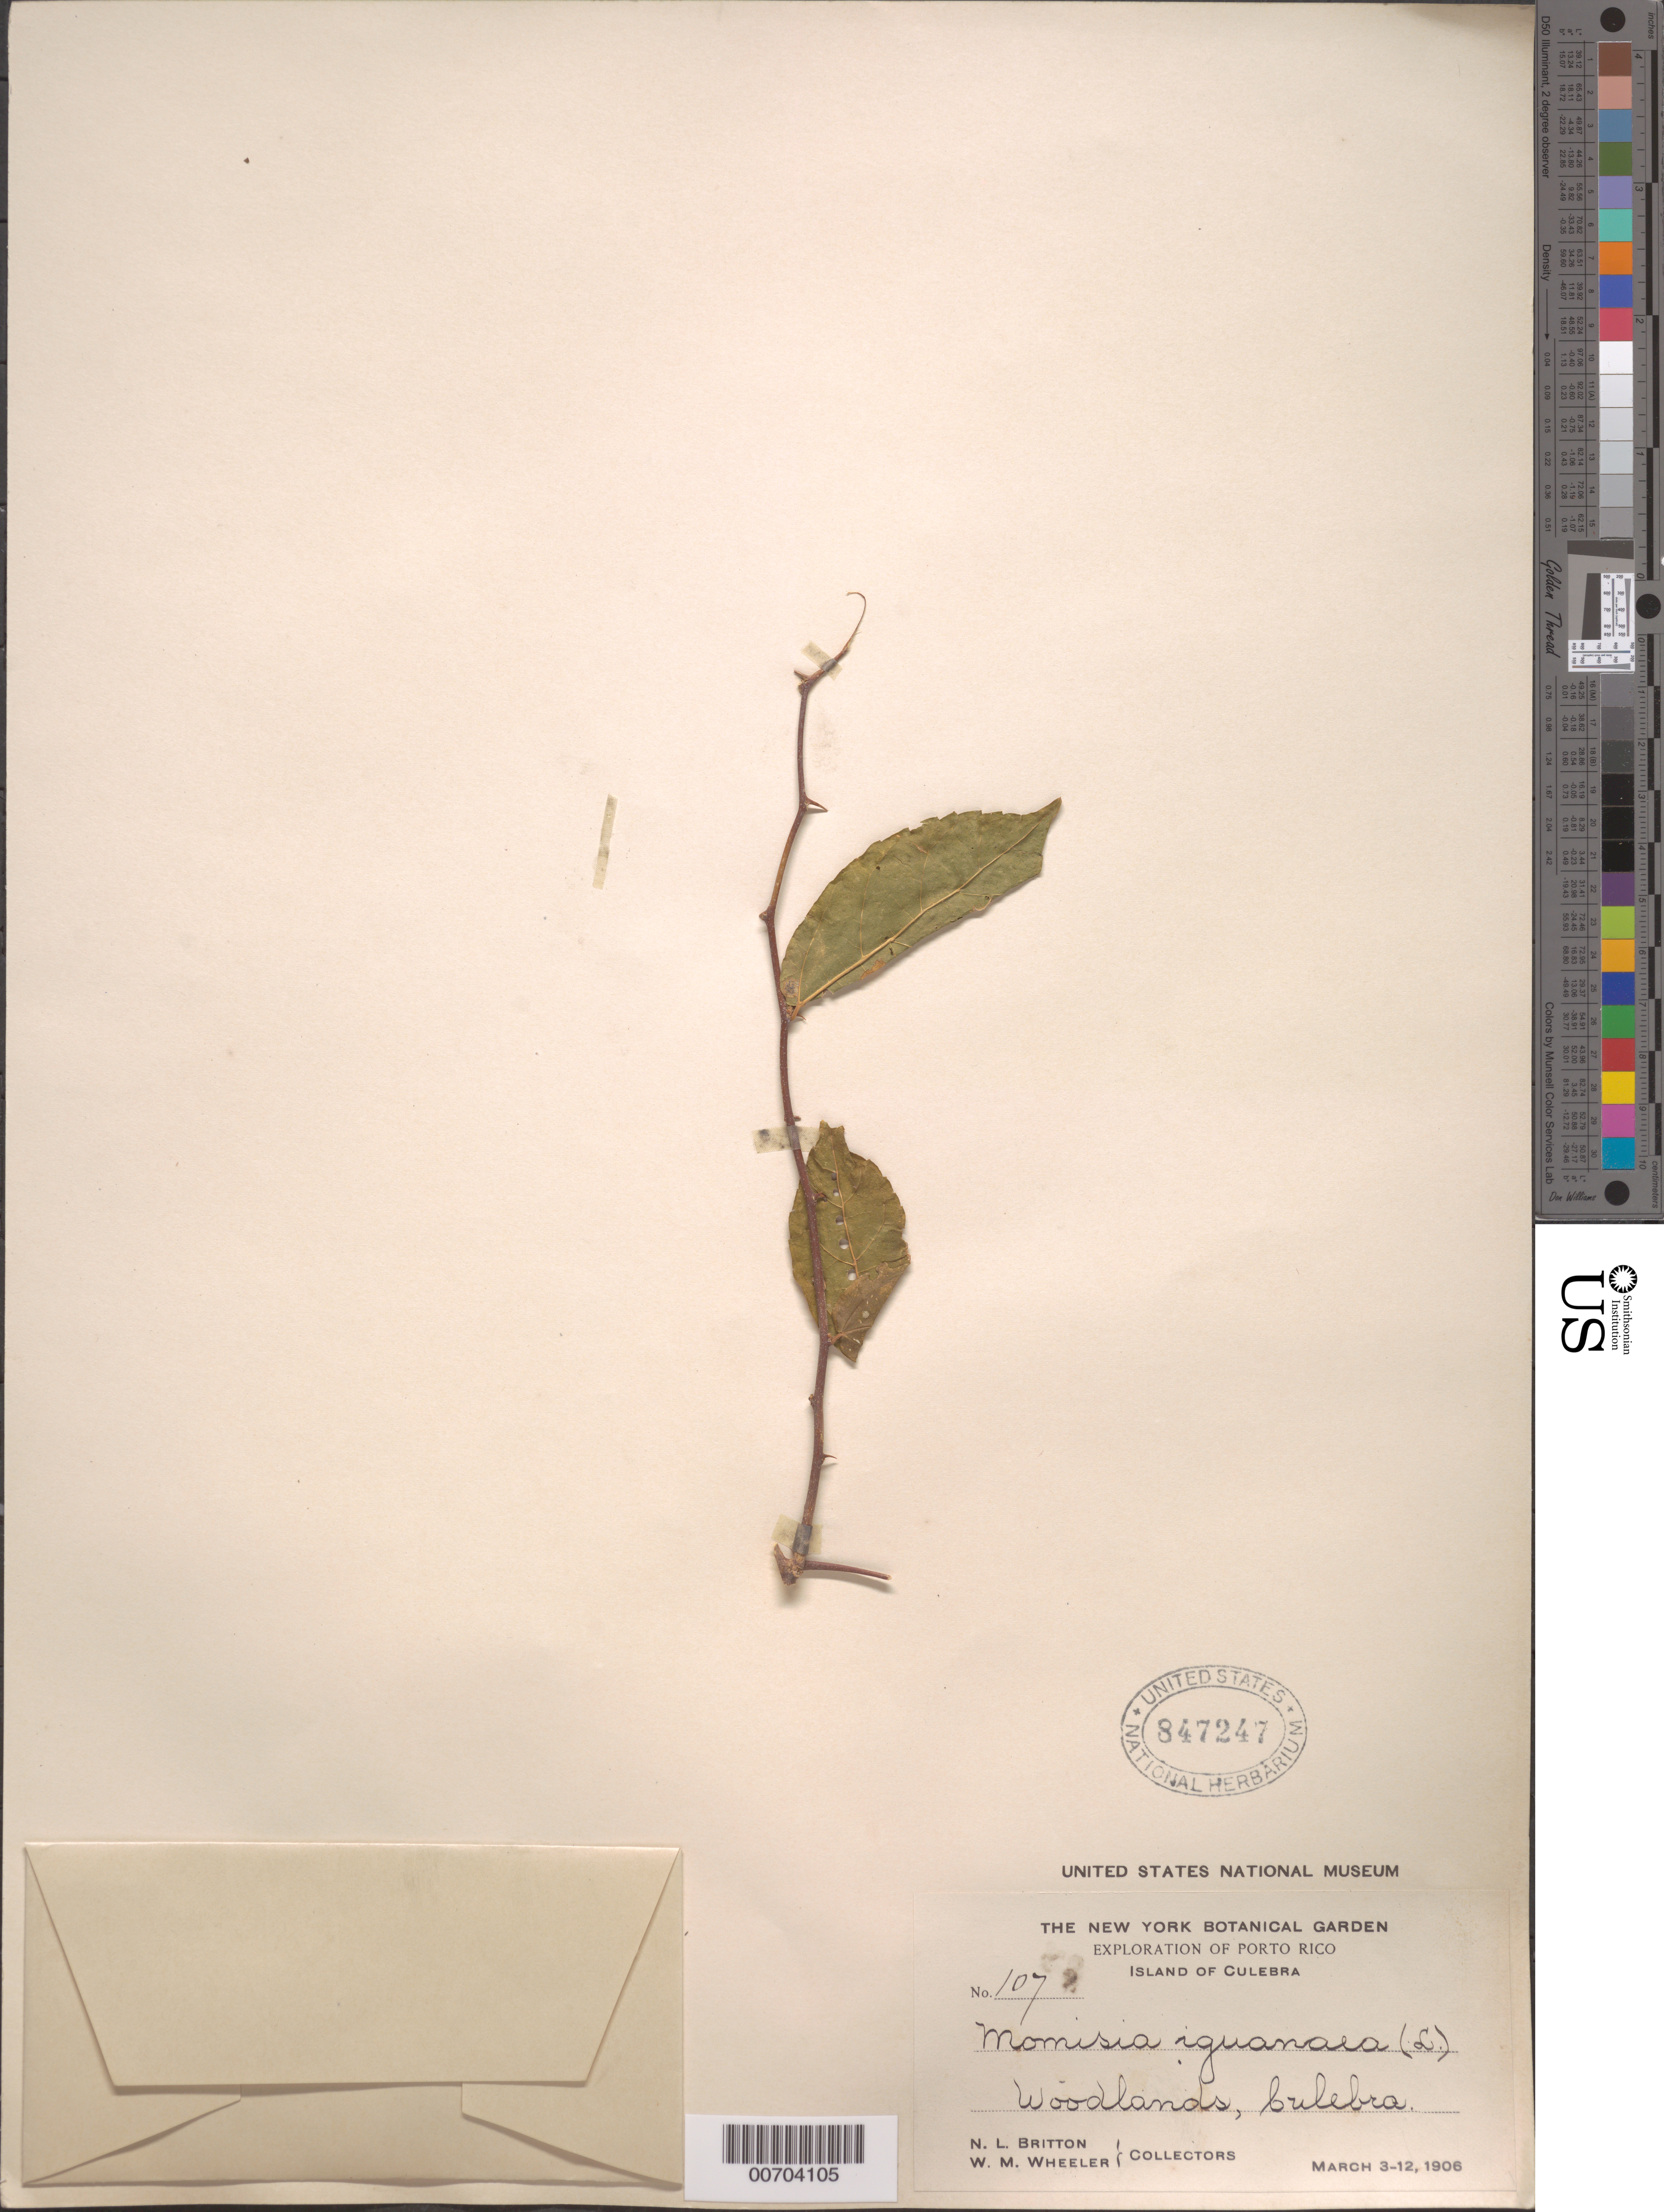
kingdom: Plantae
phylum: Tracheophyta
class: Magnoliopsida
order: Rosales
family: Cannabaceae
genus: Celtis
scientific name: Celtis iguanaea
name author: (Jacq.) Sarg.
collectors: N. Britton & W. Wheeler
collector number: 107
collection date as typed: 03 Mar 1906 to 12 Mar 1906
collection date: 1906-03-03/1906-03-12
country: Puerto Rico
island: Culebra Island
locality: Culebra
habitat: woodlands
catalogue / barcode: US 847247